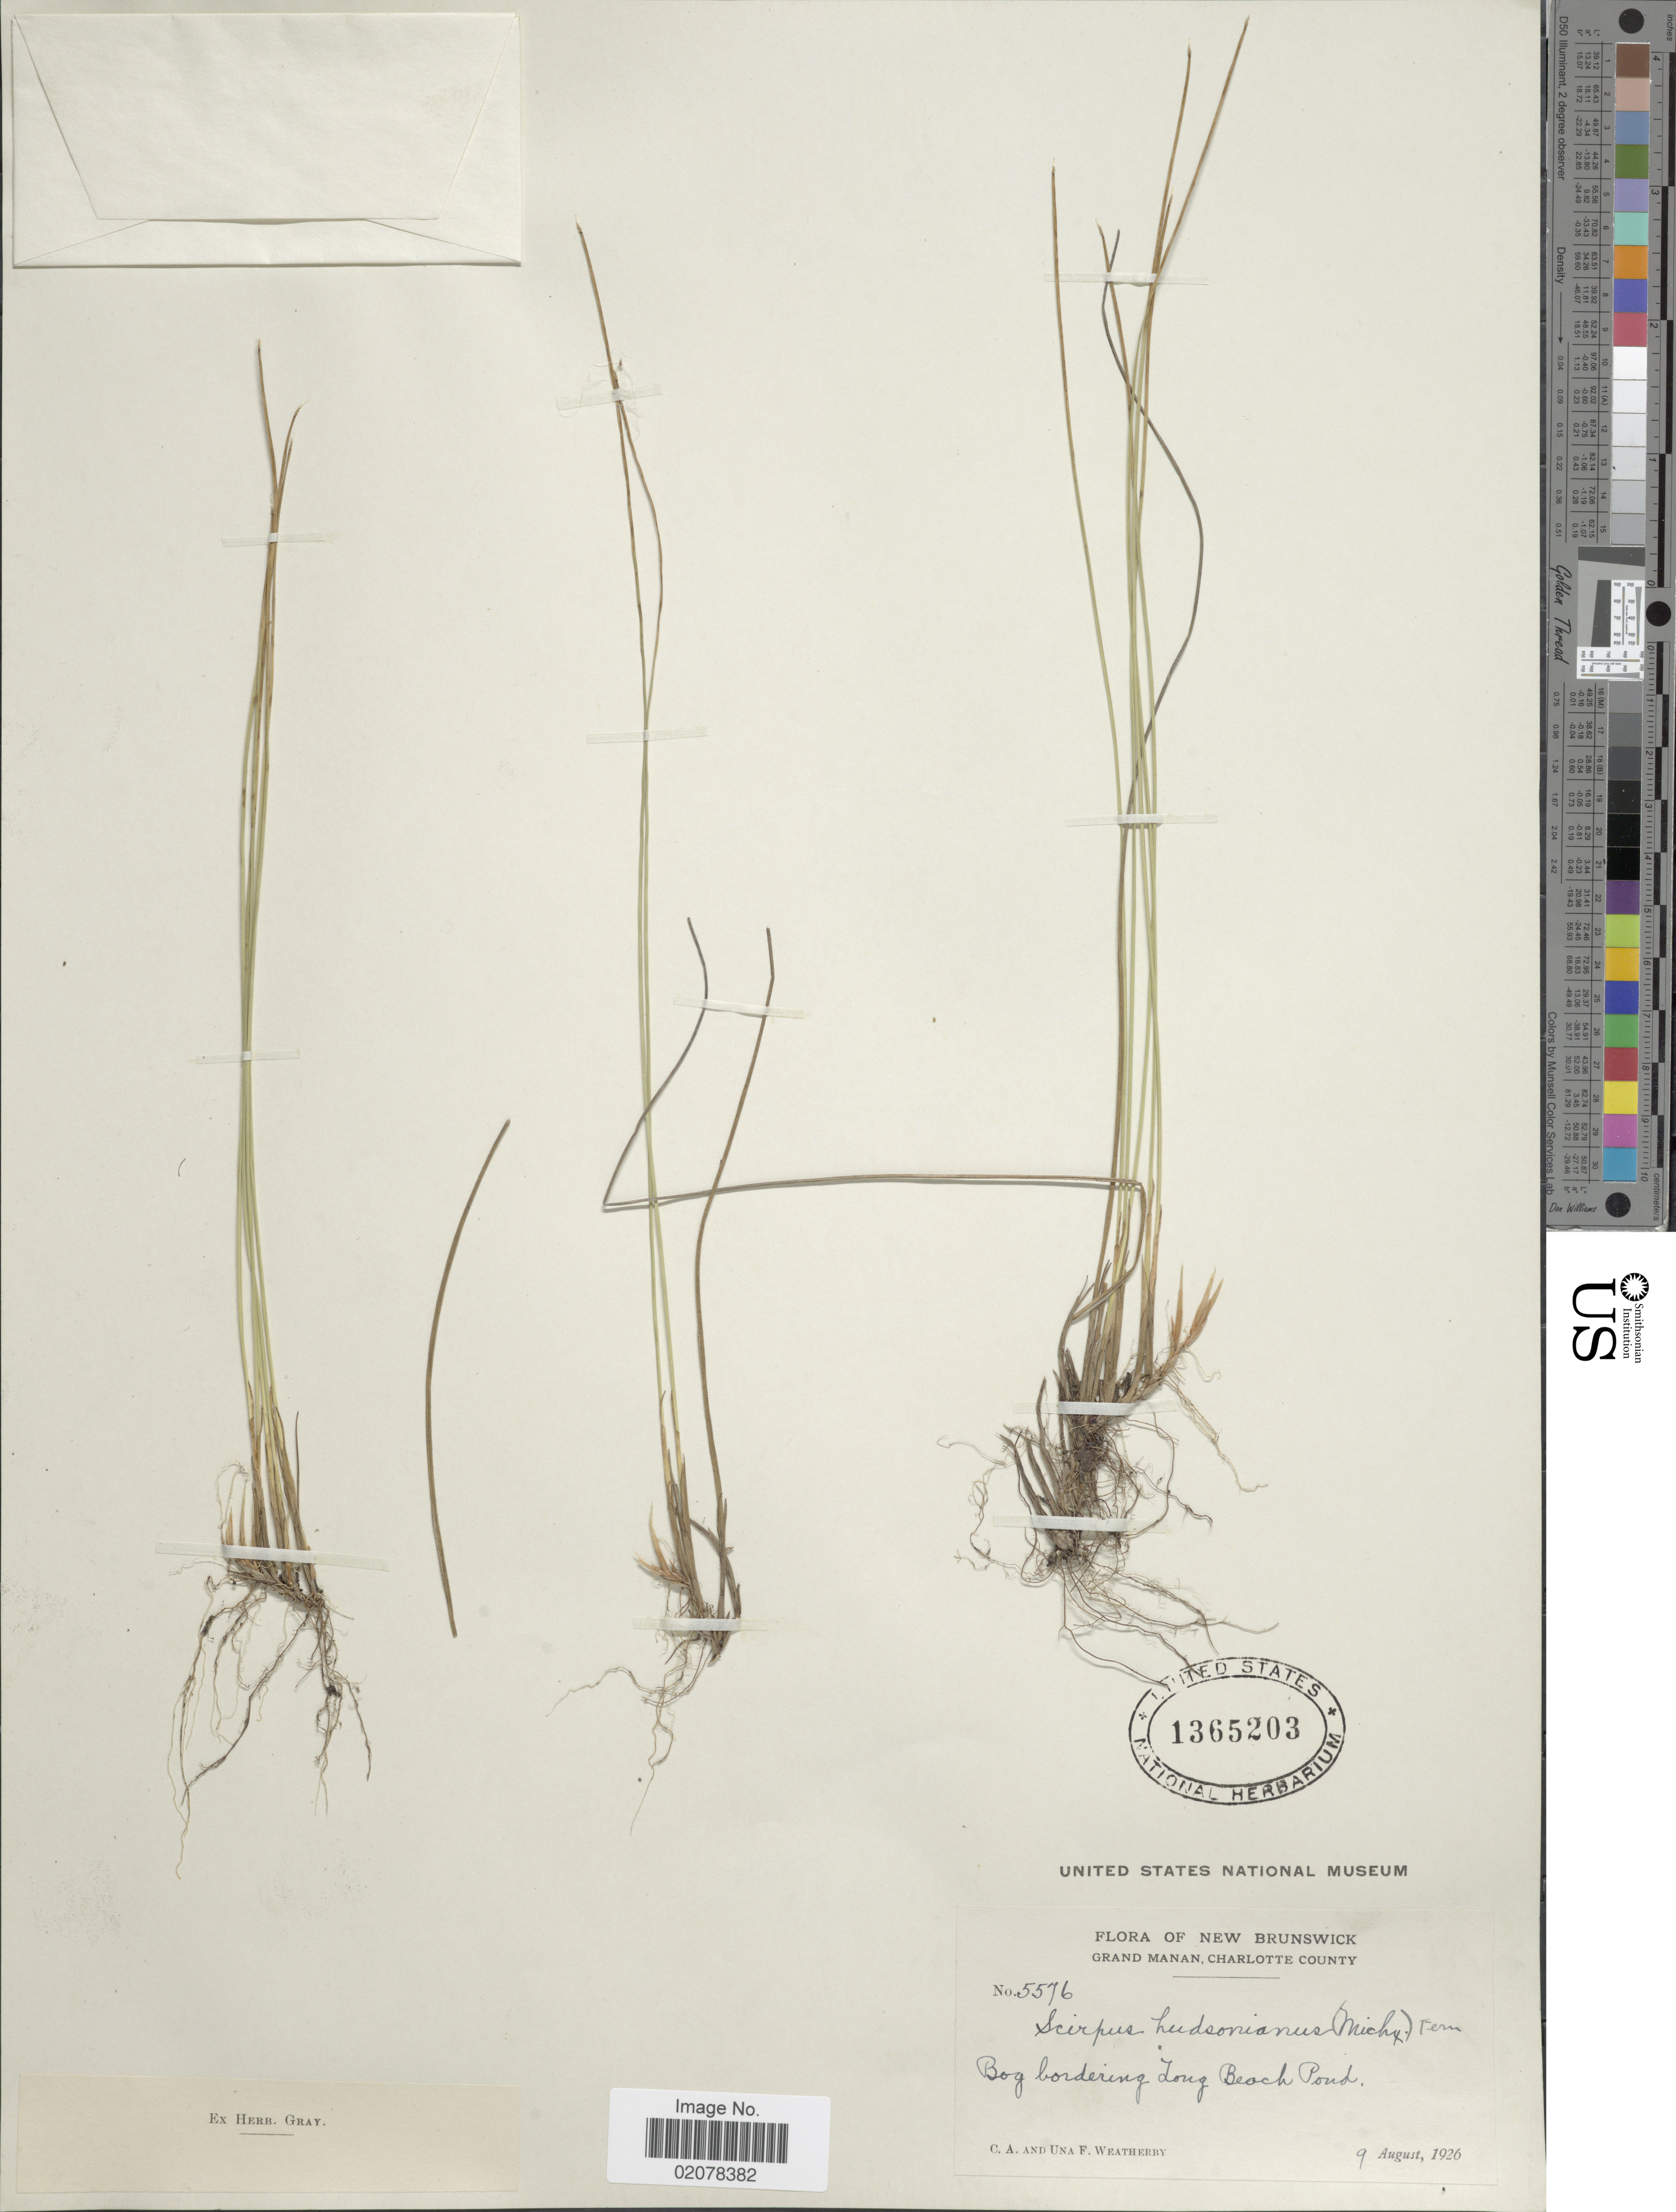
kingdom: Plantae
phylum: Tracheophyta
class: Liliopsida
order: Poales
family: Cyperaceae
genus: Trichophorum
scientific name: Trichophorum alpinum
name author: (L.) Pers.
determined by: Strong, M. T., (US), Smithsonian Institution - National Museum of Natural History (UNITED STATES)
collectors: C. A. Weatherby & U. Weatherby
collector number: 5576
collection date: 1926-08-09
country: Canada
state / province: New Brunswick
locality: Grand Manan, Charlotte County, bog bordering Long Beach Pond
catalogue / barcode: US 1365203